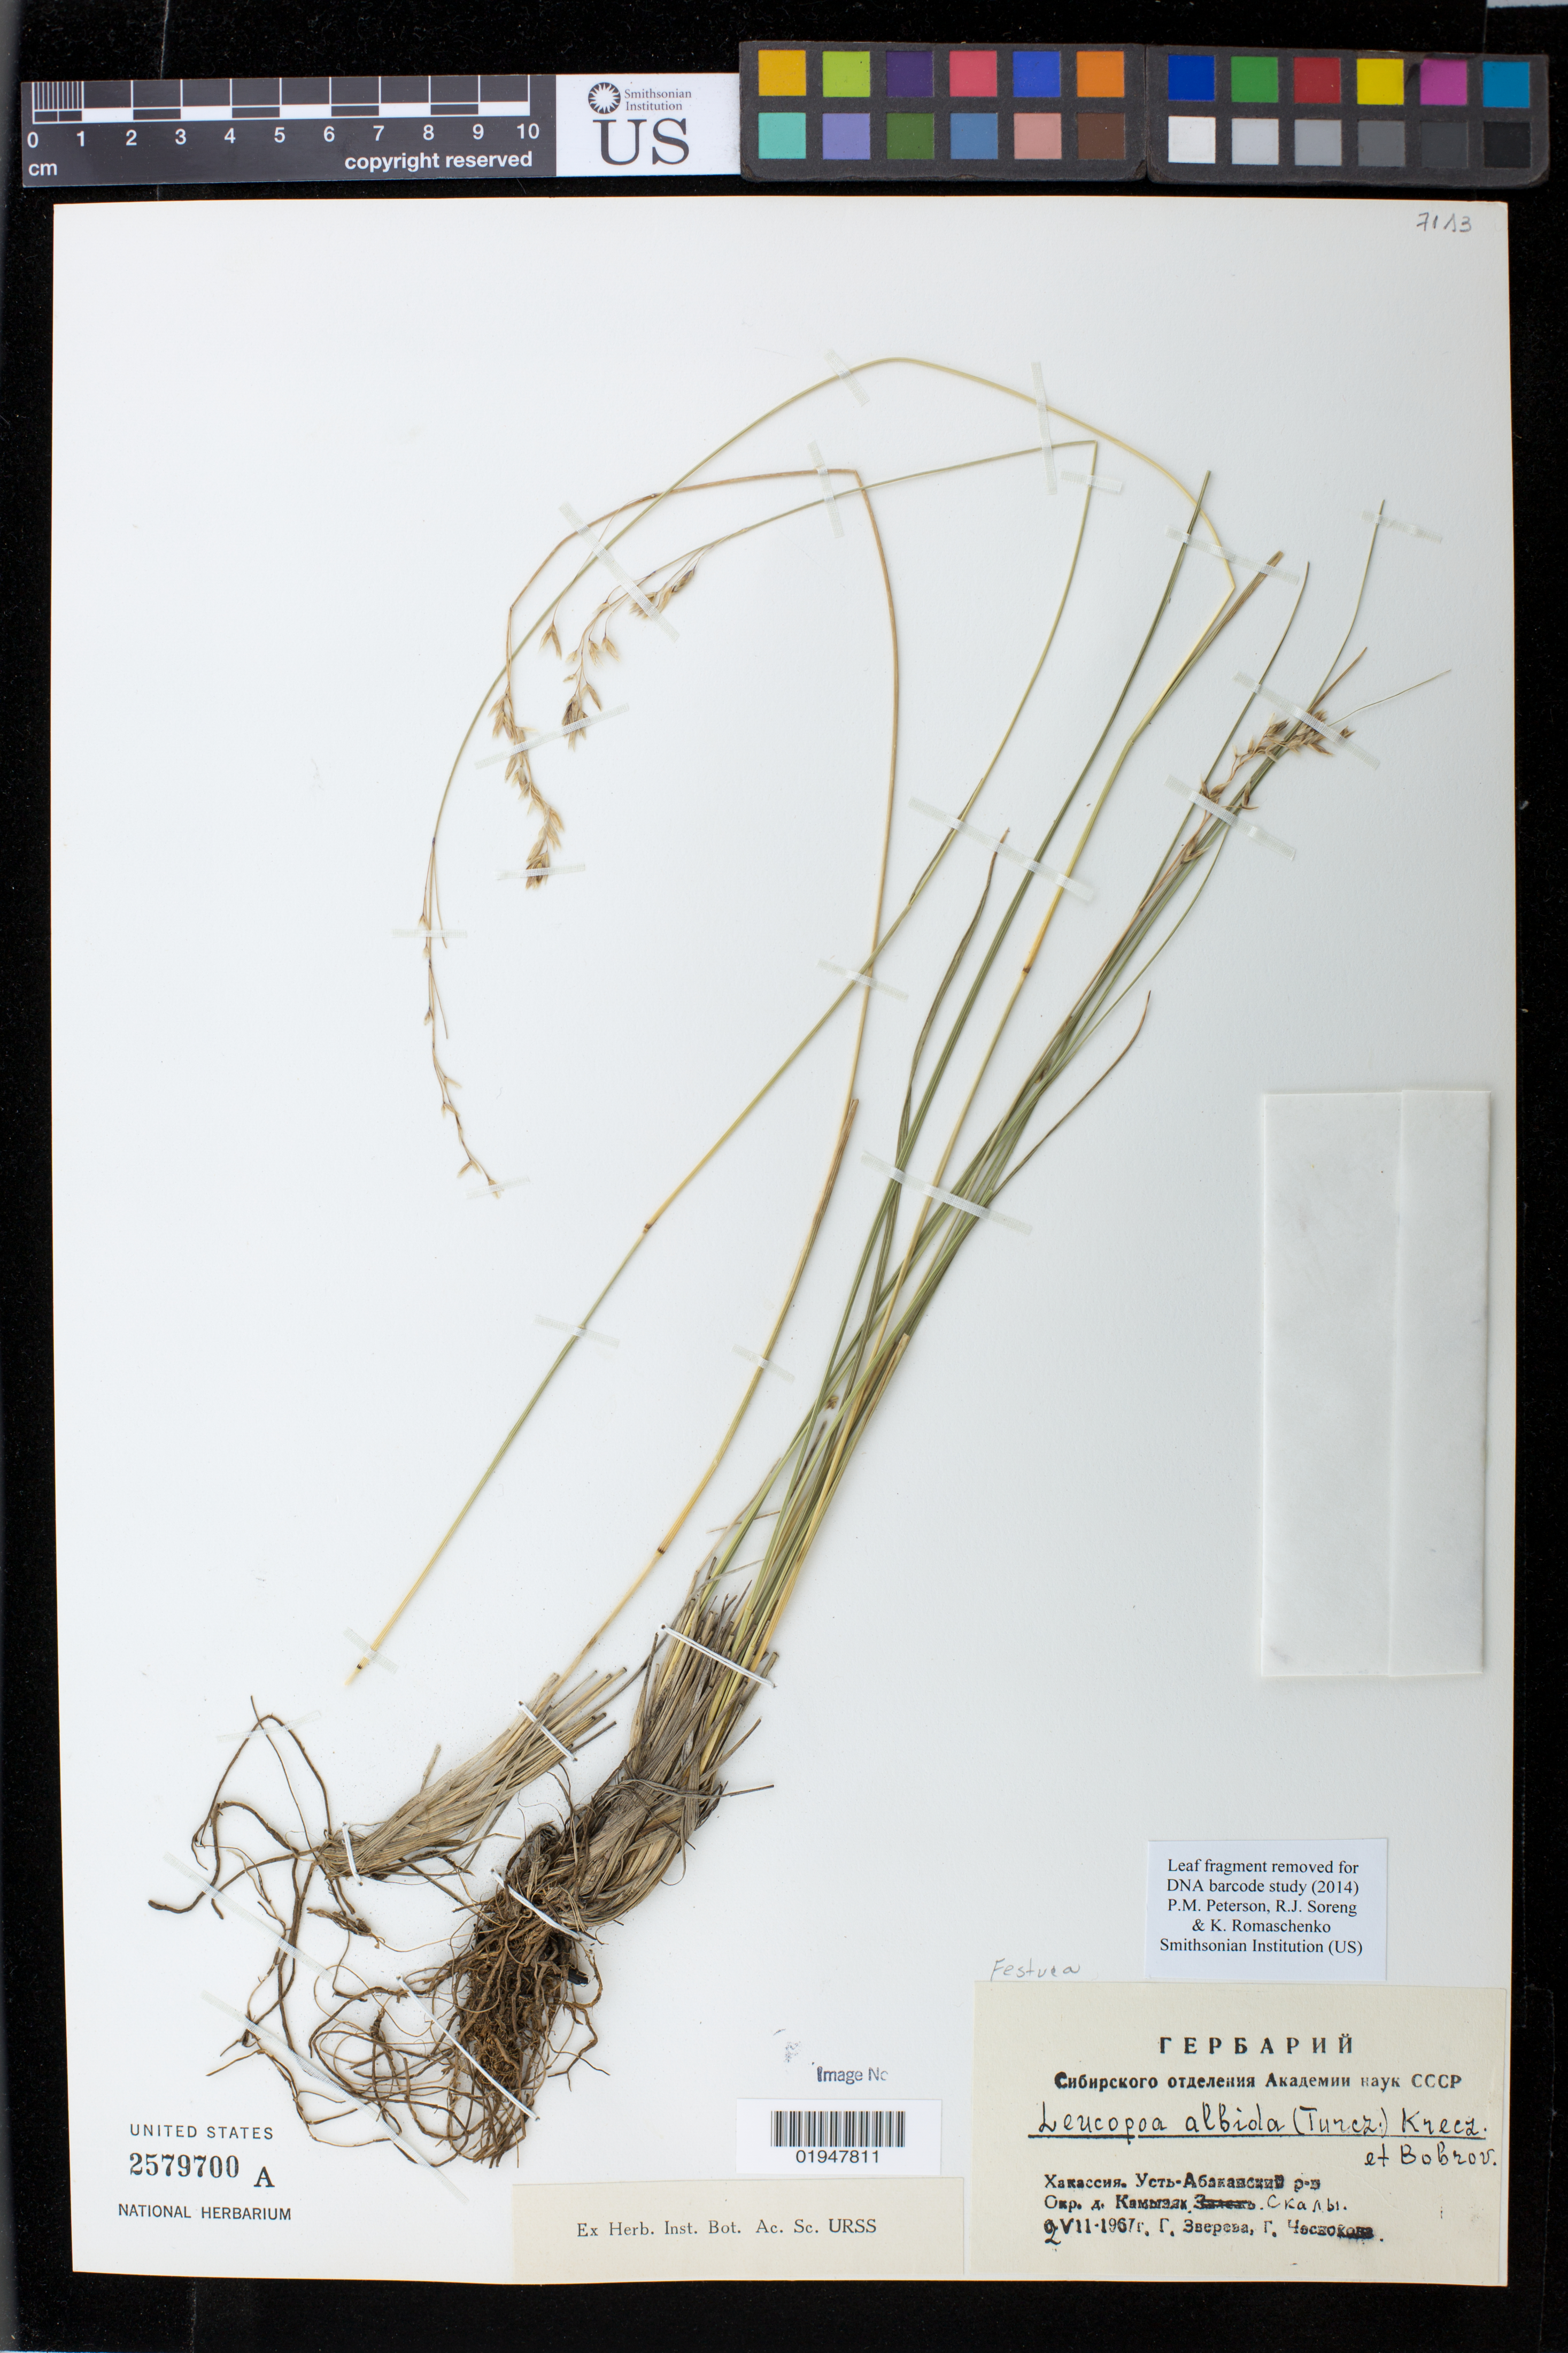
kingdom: Plantae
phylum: Tracheophyta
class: Liliopsida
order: Poales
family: Poaceae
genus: Leucopoa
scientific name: Leucopoa albida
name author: (Turcz. & Trin.) V.I. Krecz. & Bobrov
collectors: G. Zvereva & G. Chesnokova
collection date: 1967-07-02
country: Russian Federation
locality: Hakasija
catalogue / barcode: US 2579700A